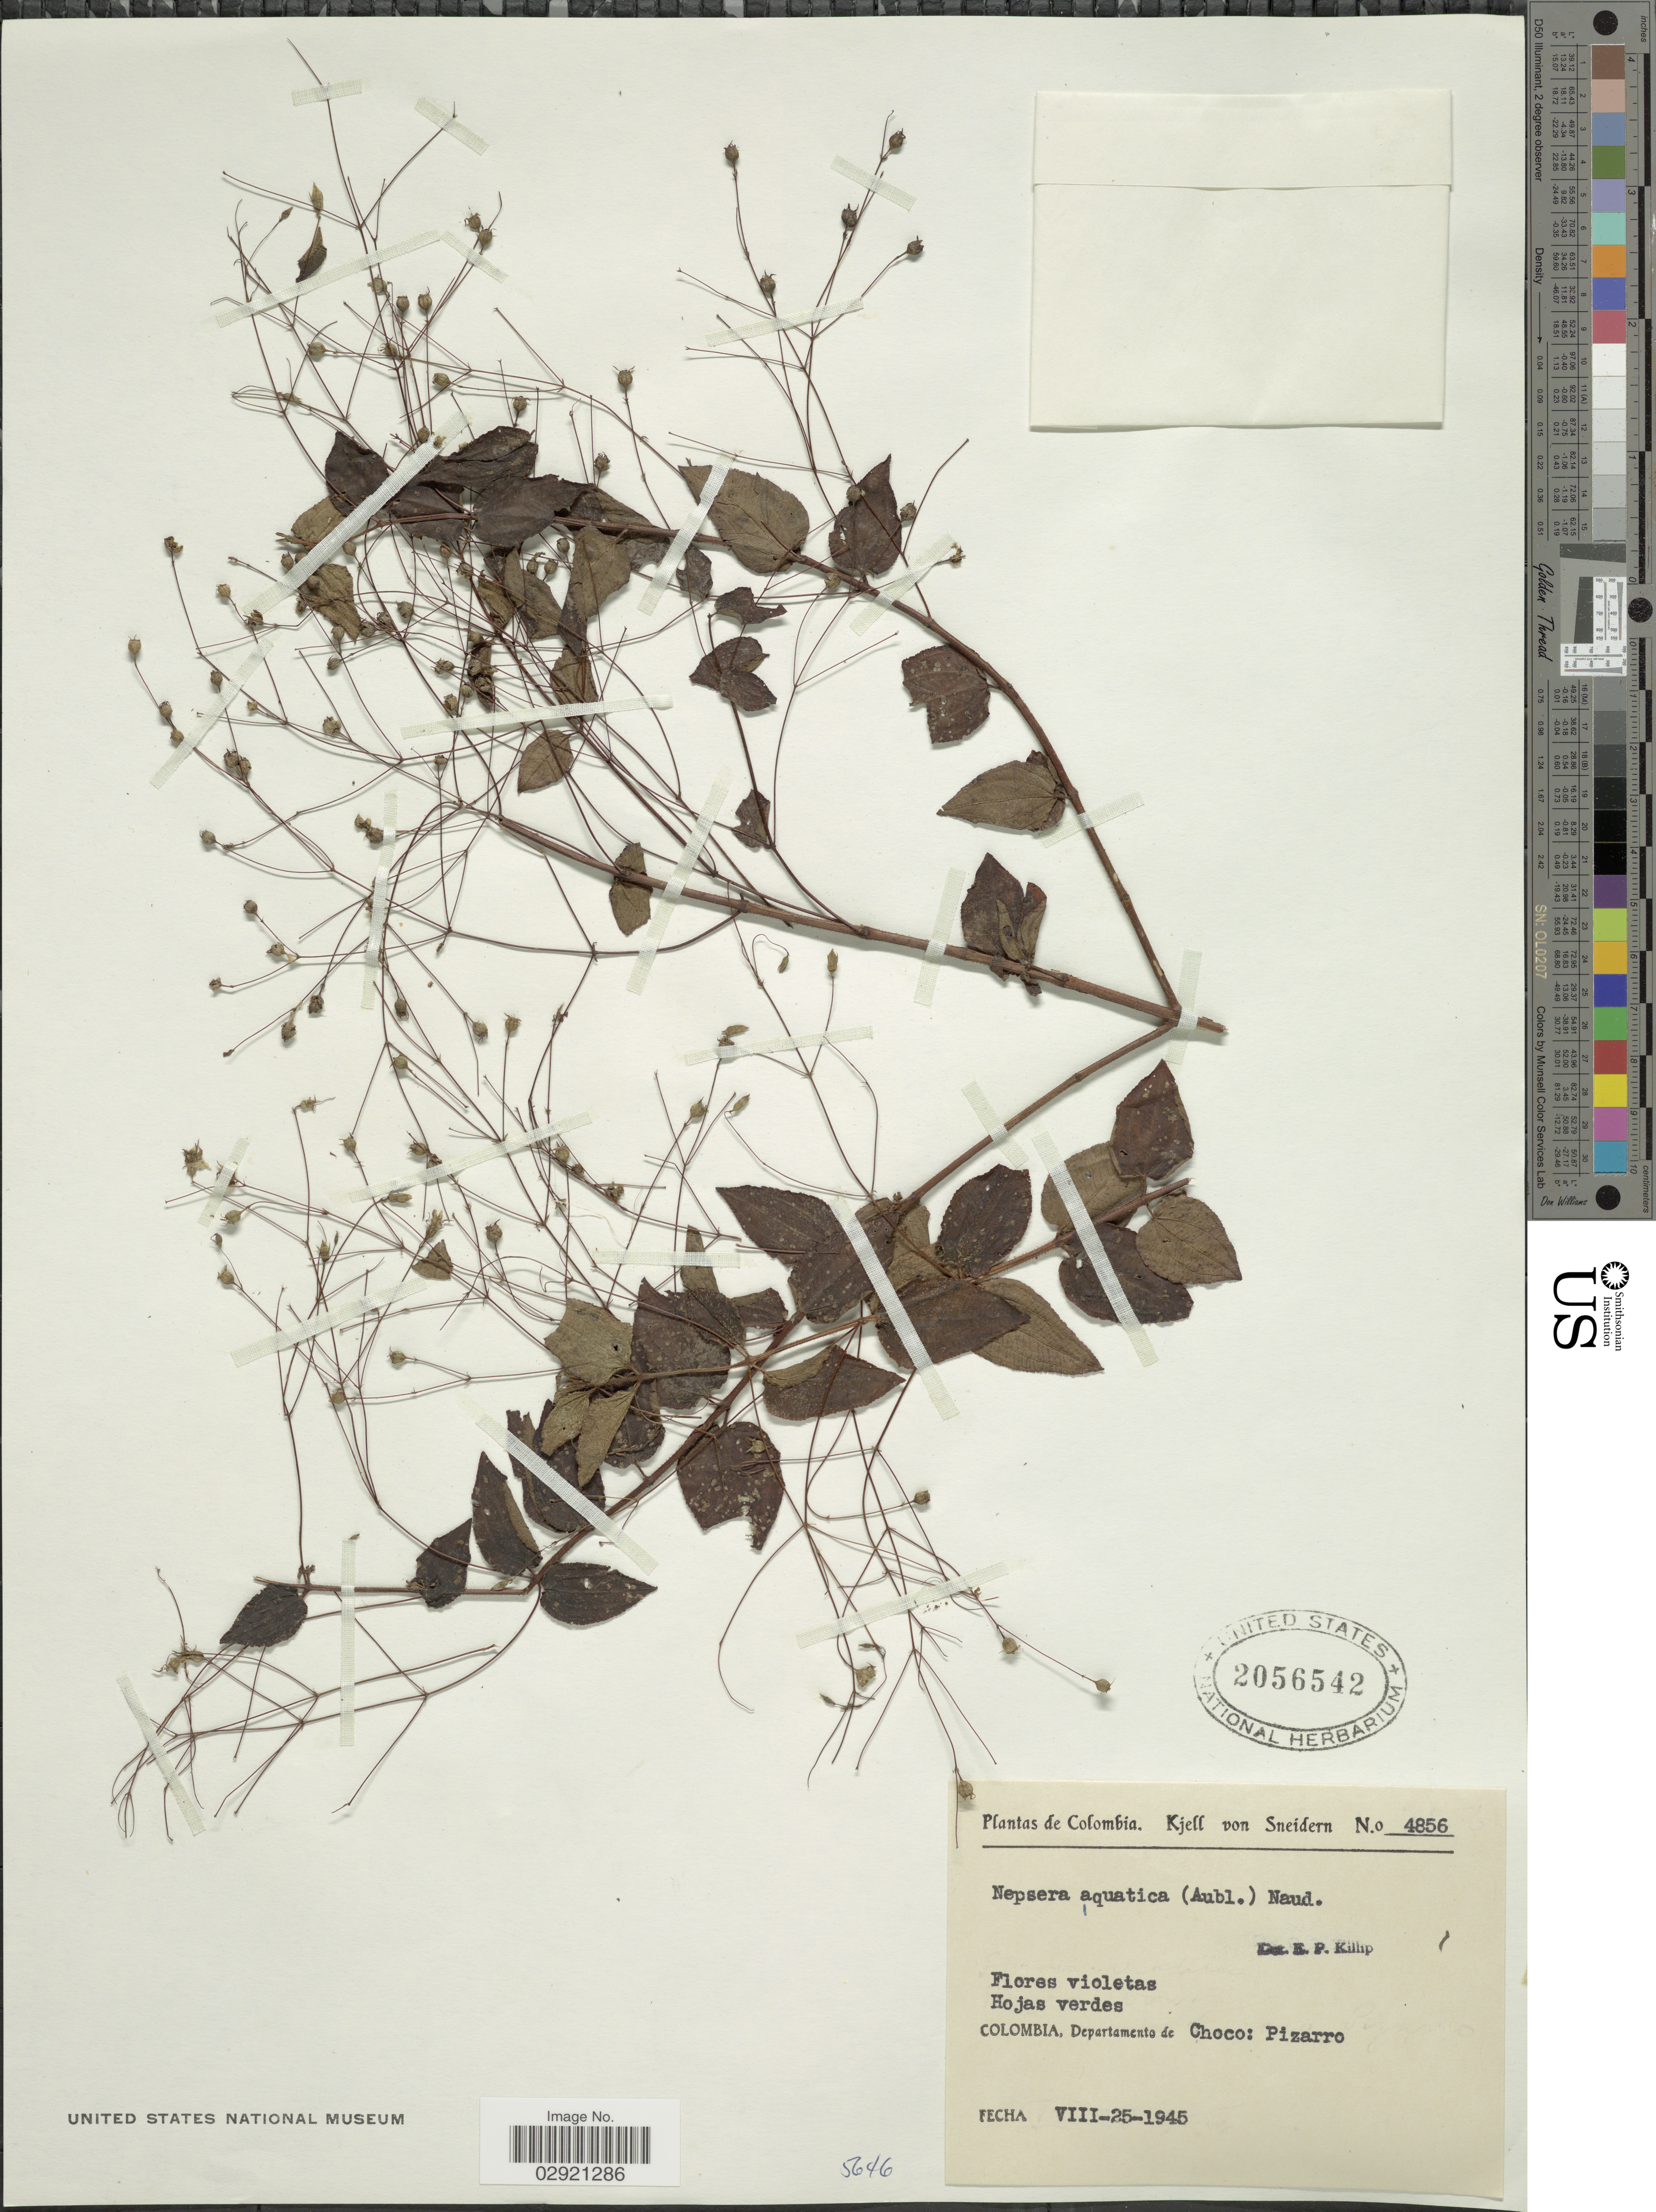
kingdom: Plantae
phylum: Tracheophyta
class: Magnoliopsida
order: Myrtales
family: Melastomataceae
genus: Nepsera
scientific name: Nepsera aquatica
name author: (Aubl.) Naudin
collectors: K. von Sneidern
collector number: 4856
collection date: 1945-08-25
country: Colombia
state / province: Chocó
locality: Departamento de Choco: Pizarro.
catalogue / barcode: US 2056542